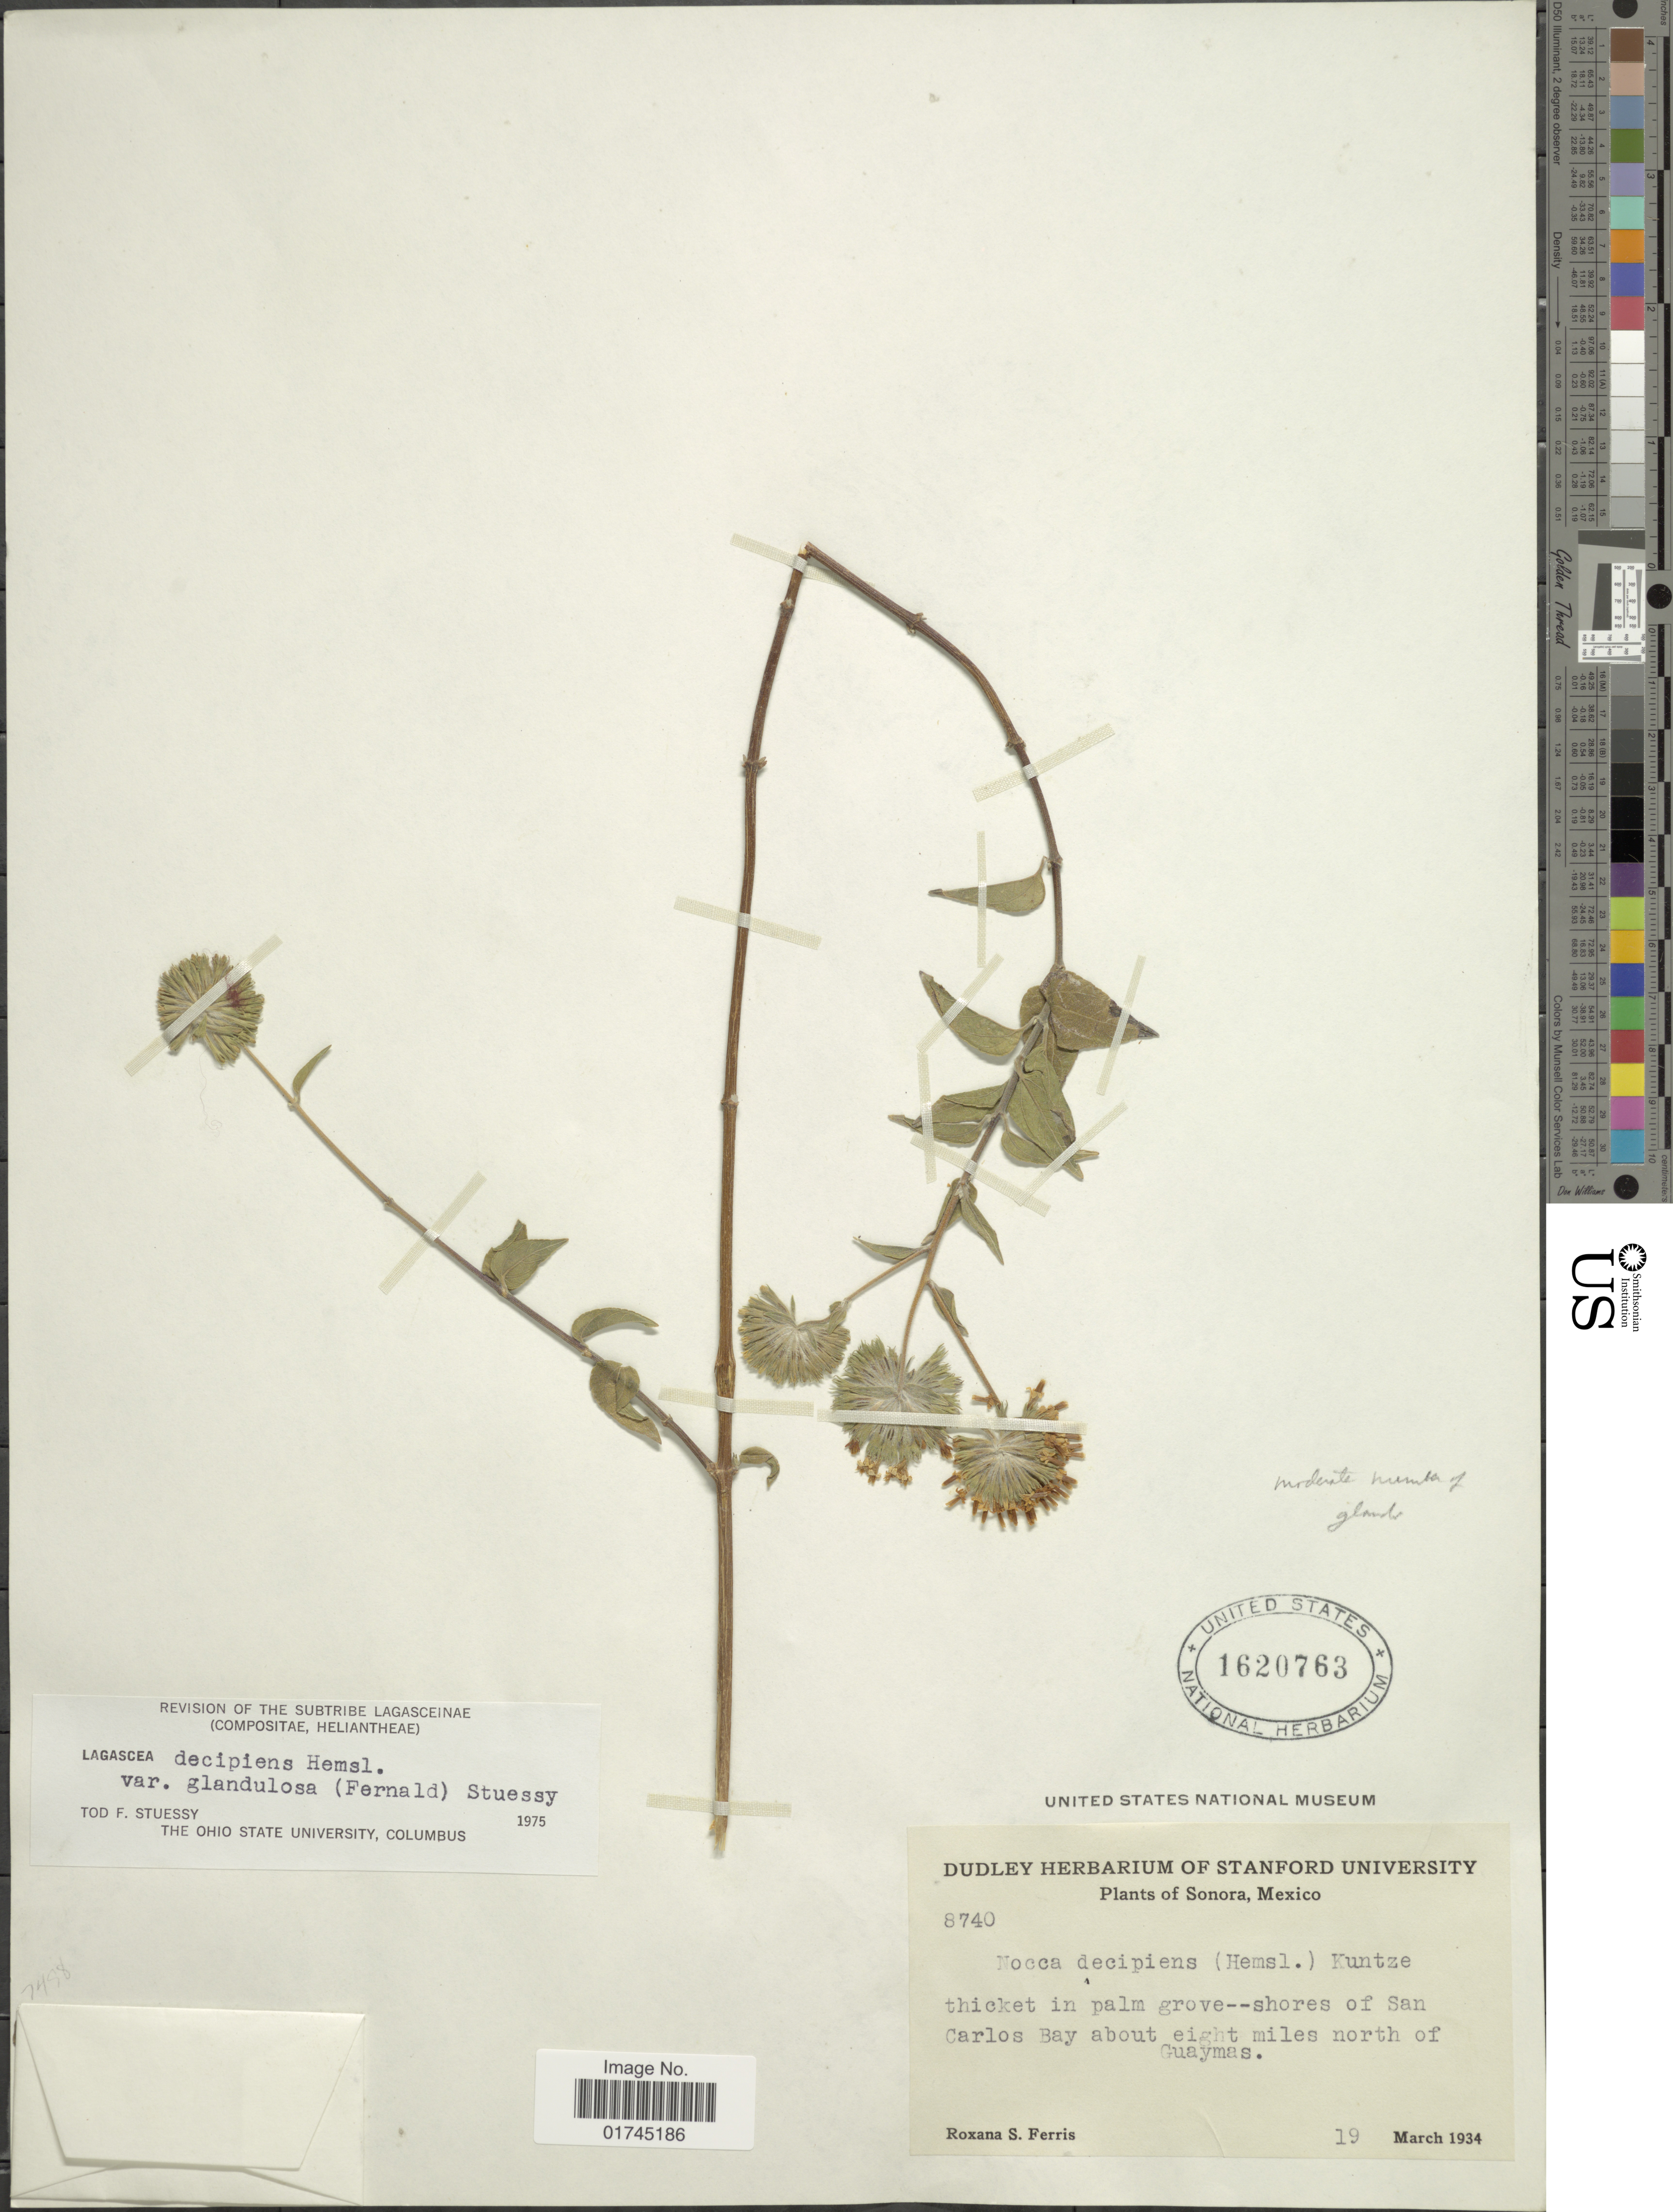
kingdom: Plantae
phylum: Tracheophyta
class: Magnoliopsida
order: Asterales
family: Asteraceae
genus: Lagascea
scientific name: Lagascea decipiens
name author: Hemsl.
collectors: R. S. Ferris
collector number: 8740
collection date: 1934-03-19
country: Mexico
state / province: Sonora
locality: Thicket in palm grove--shores of San Carlos Bay about eight miles north of Guaymas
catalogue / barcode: US 1620763